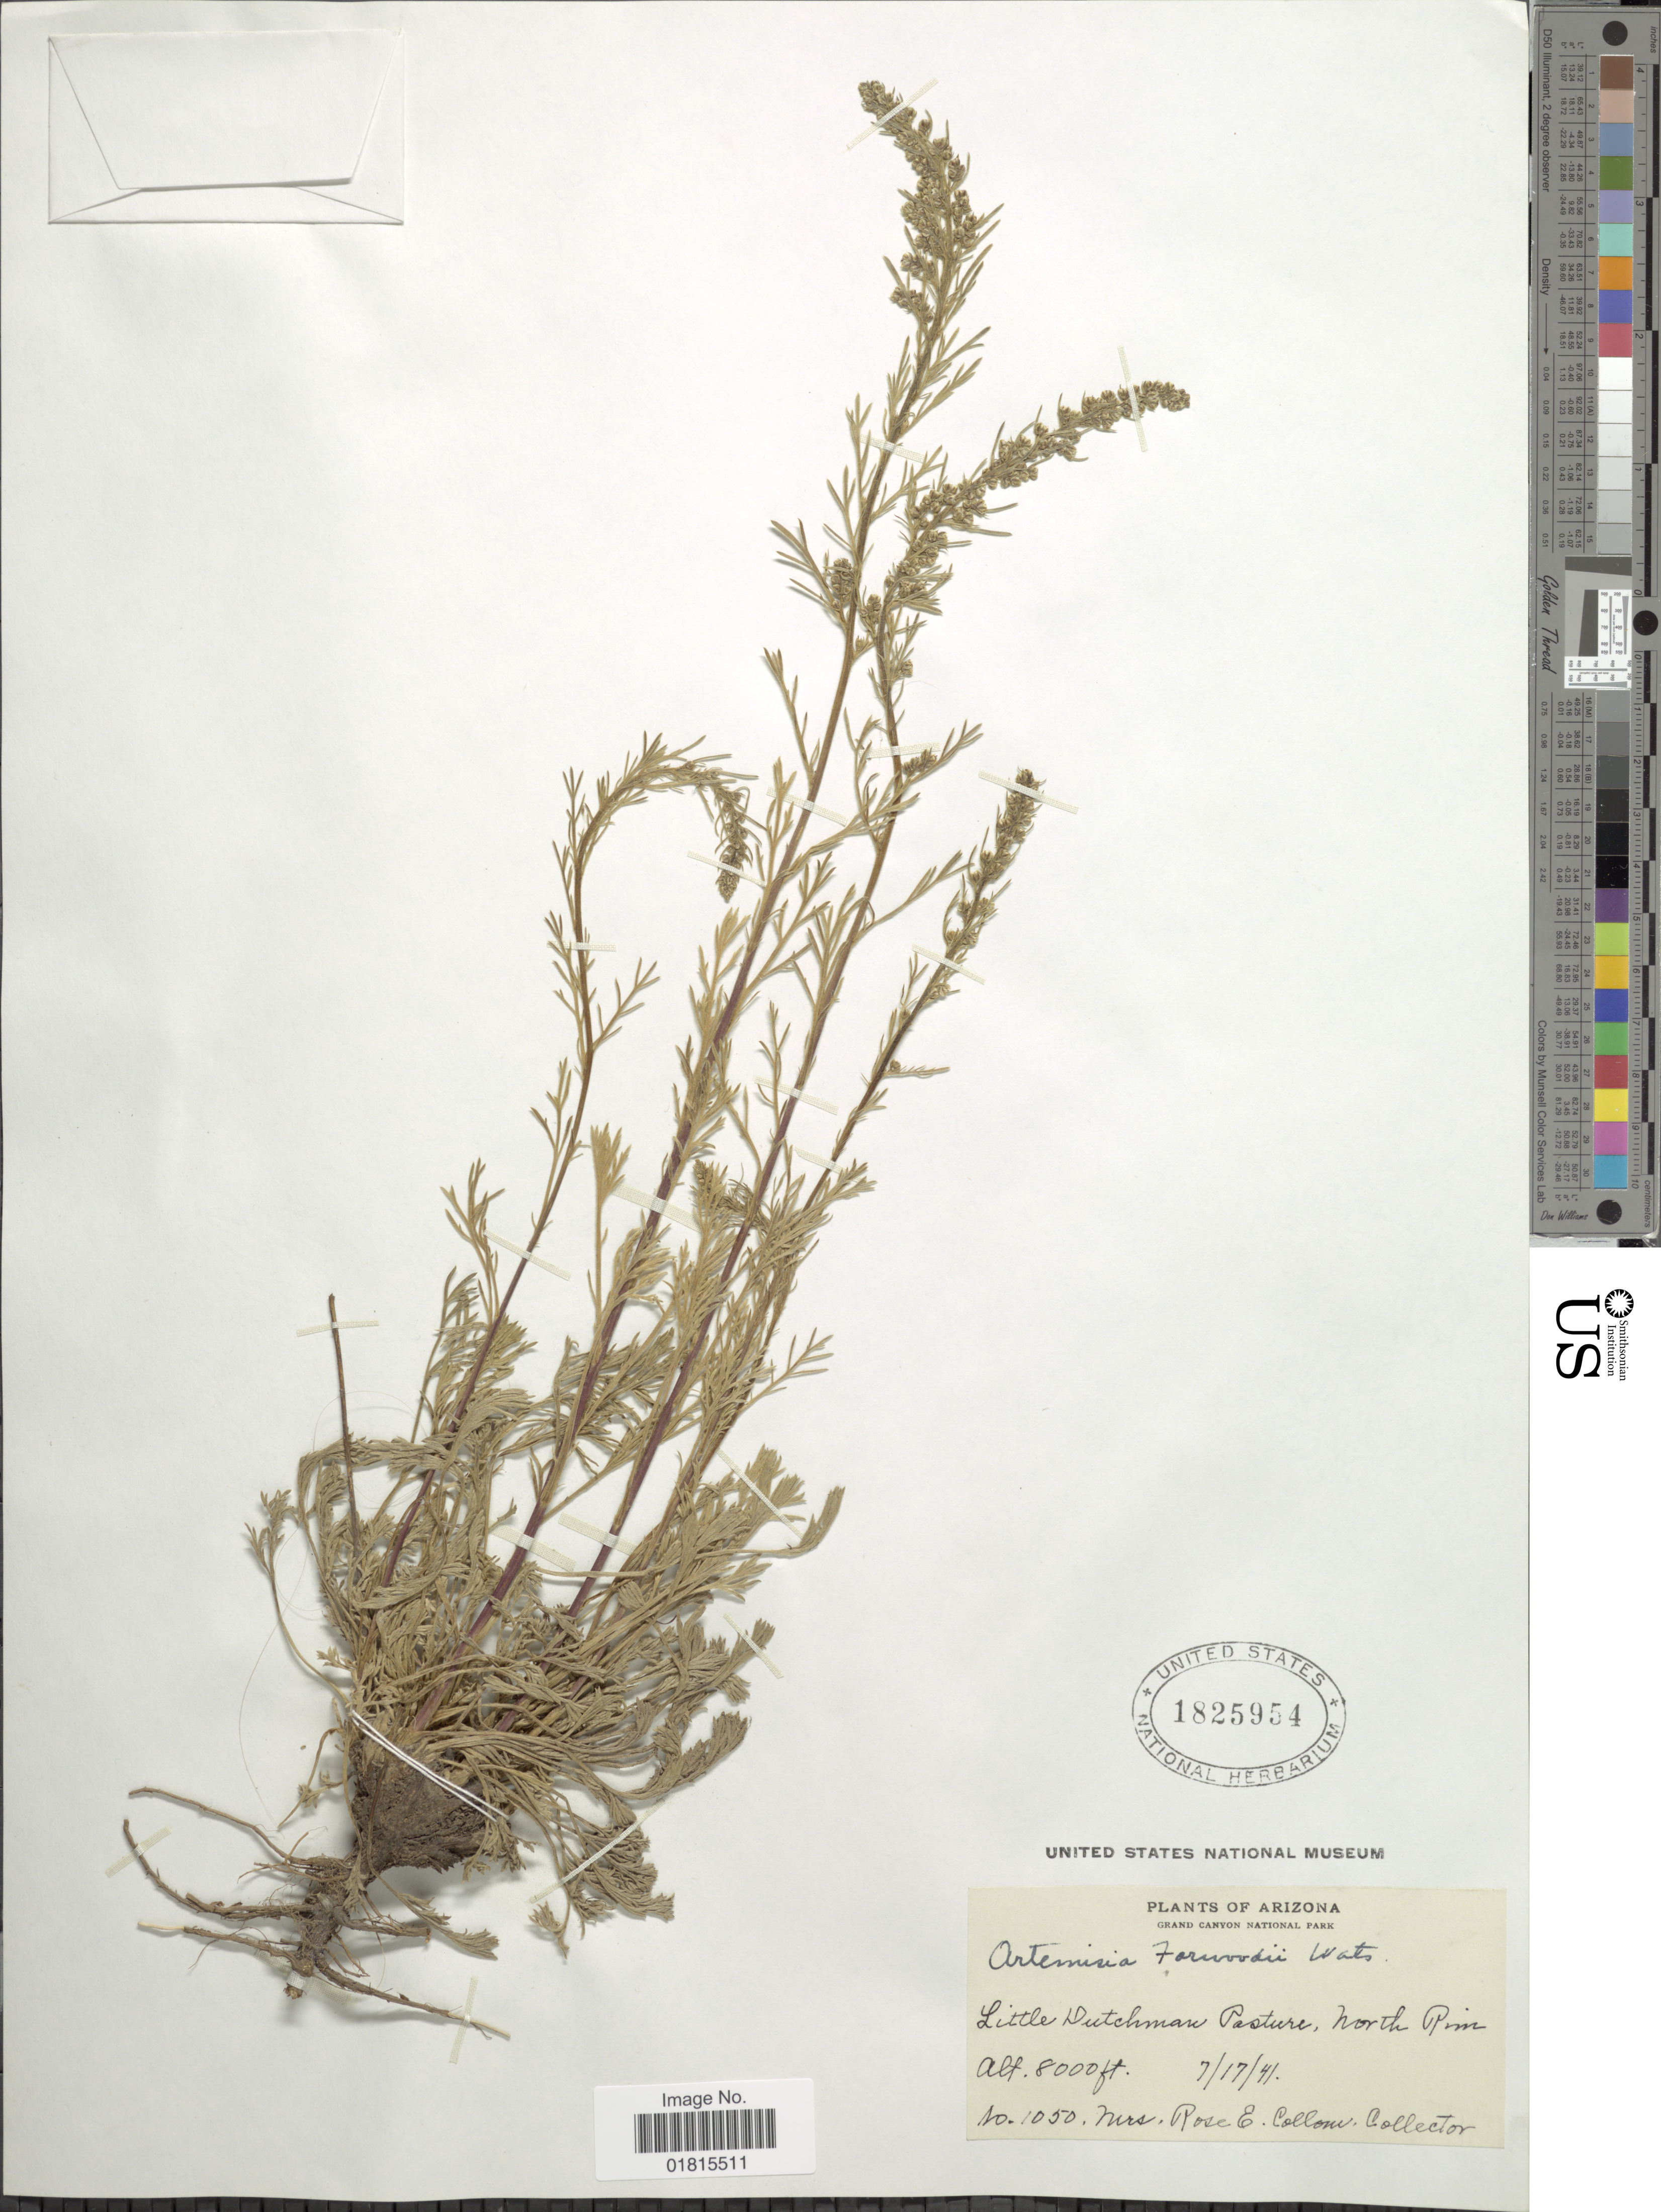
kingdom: Plantae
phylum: Tracheophyta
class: Magnoliopsida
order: Asterales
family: Asteraceae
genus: Artemisia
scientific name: Artemisia forwoodii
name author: S. Watson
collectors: R. E. Collom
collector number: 1050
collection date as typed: Transcribed d/m/y: 17/7/41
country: United States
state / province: Arizona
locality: Grand Canyon National Park. Little Dutchman Pasture, North Rim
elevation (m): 2438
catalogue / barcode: US 1825954